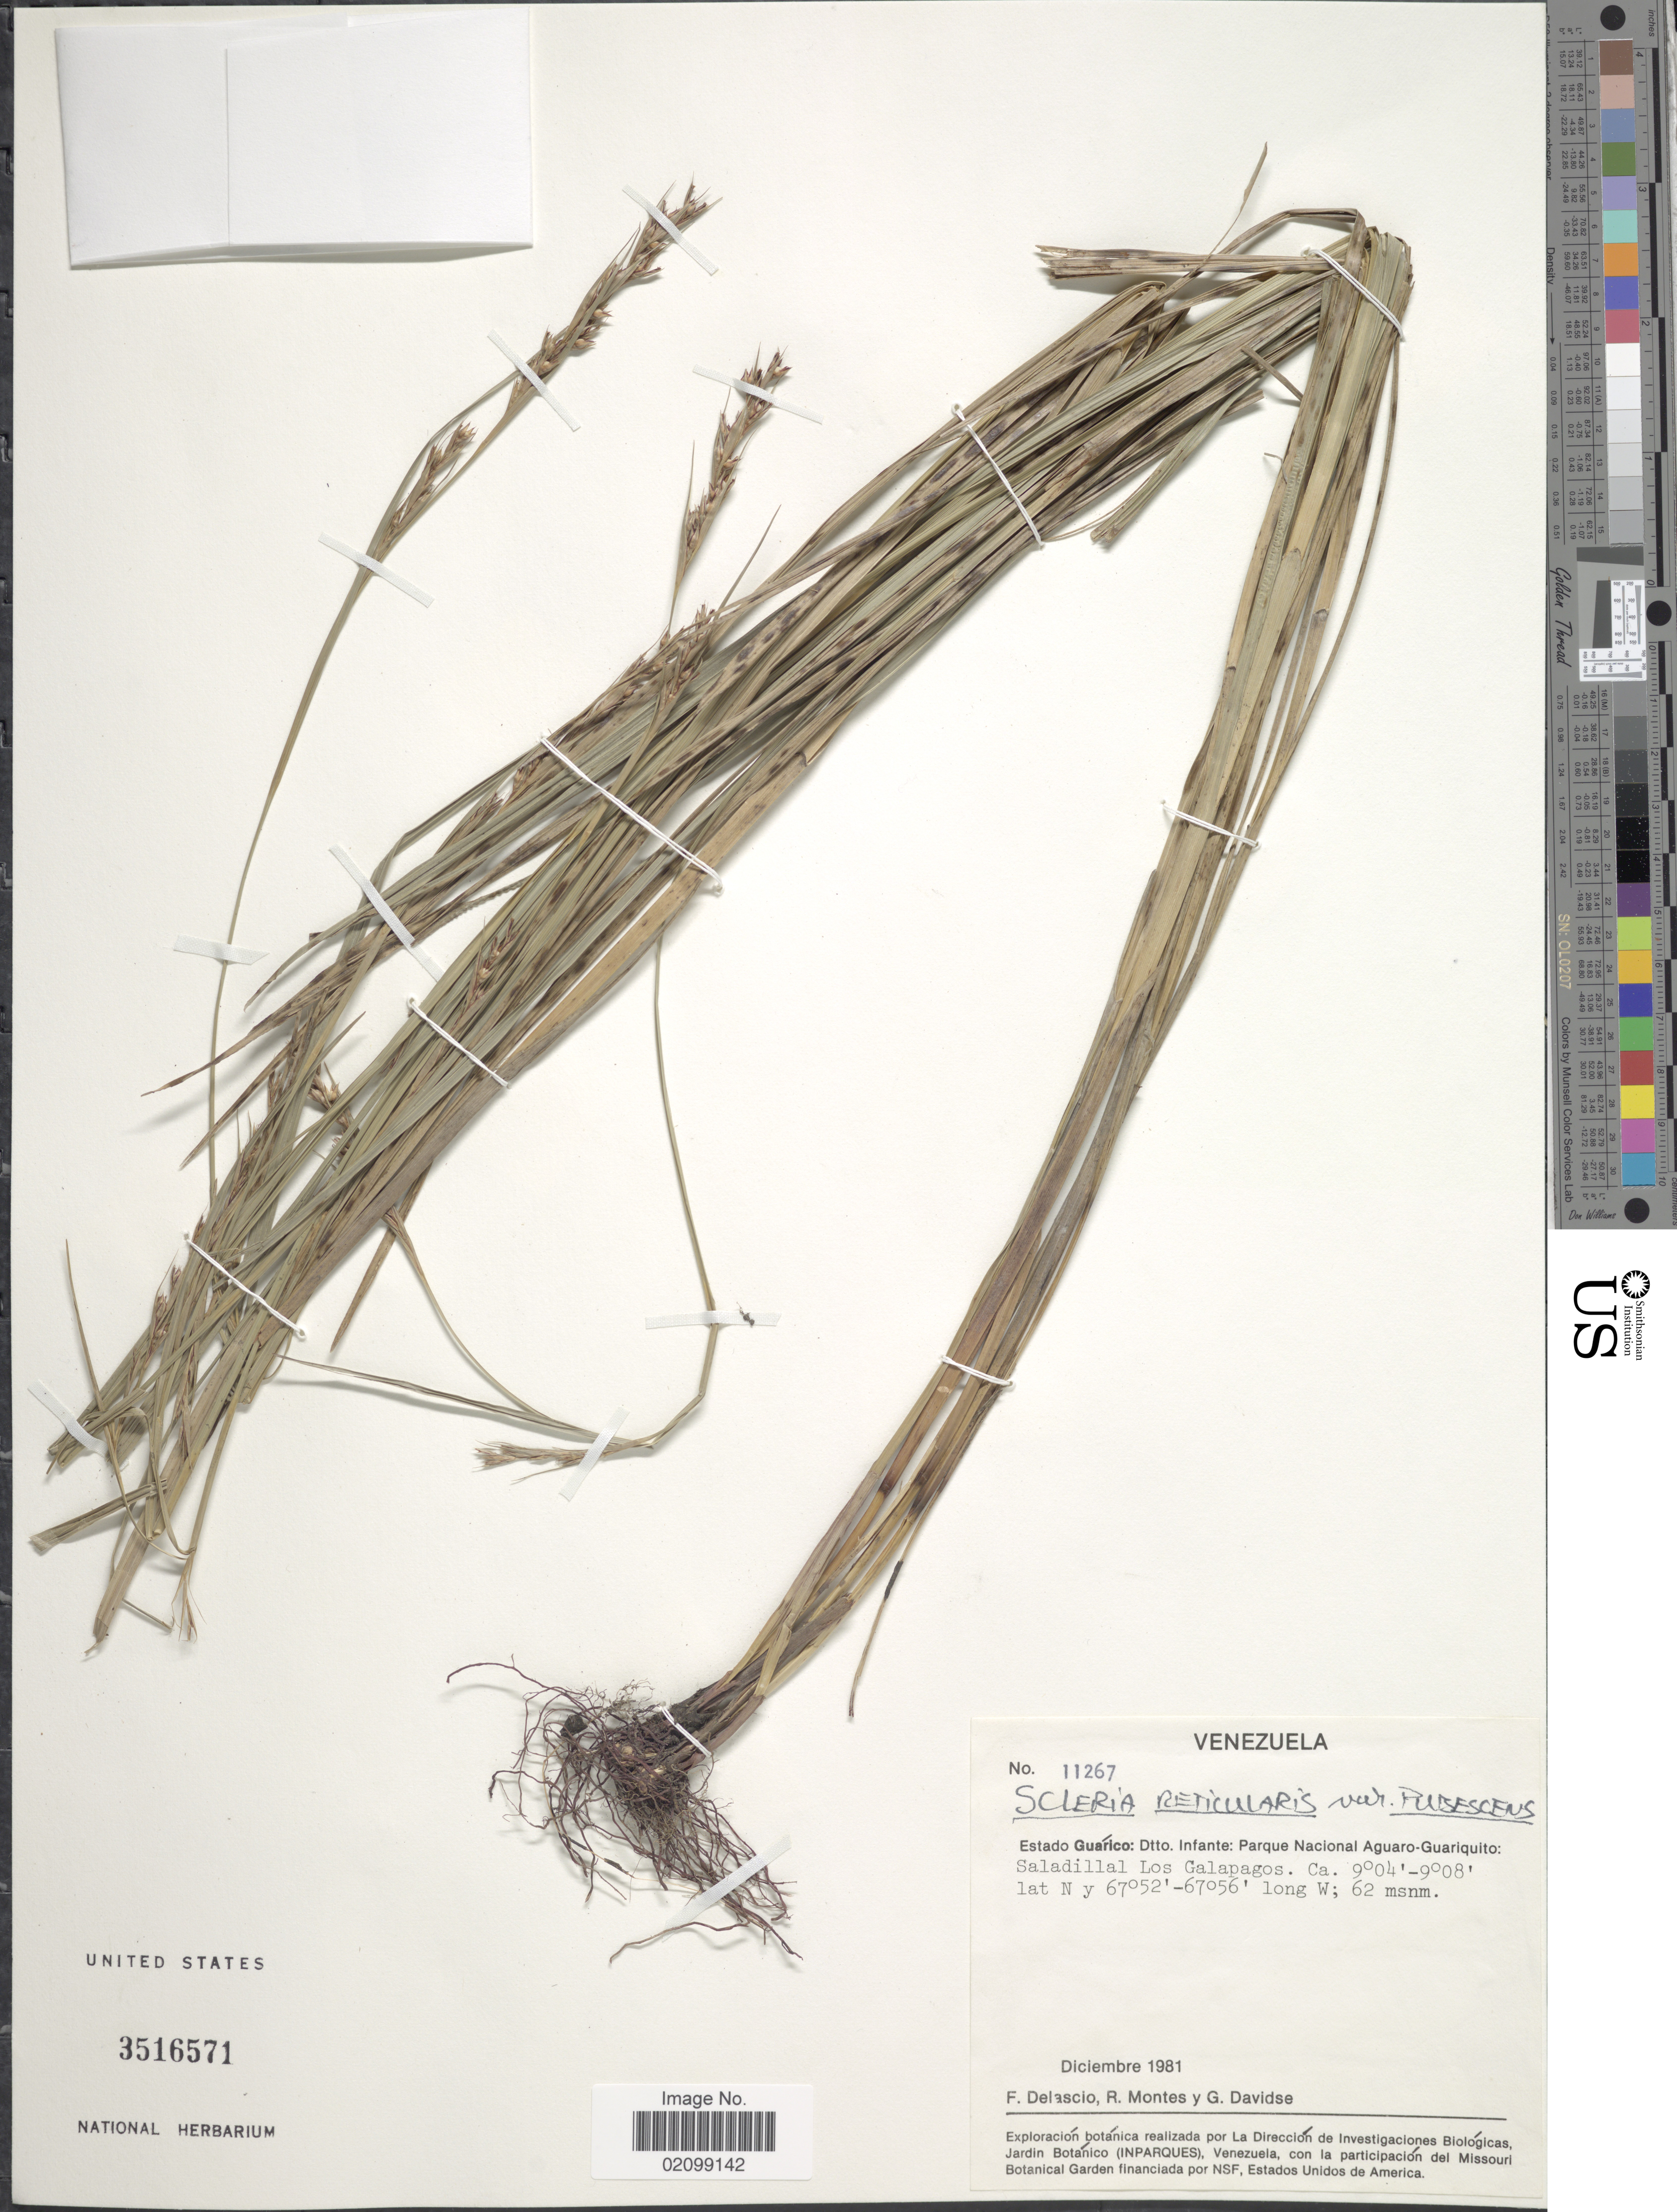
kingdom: Plantae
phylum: Tracheophyta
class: Liliopsida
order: Poales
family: Cyperaceae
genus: Scleria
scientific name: Scleria muehlenbergii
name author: Steud.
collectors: F. Delascio C., R. Montes & G. Davidse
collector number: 11267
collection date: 1981-12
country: Venezuela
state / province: Guárico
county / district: Leonardo Infante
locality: Estado Guarico: Dtto. Infante: Parque Nacional Aguaro-Guariquito: Saladillal Los Galapagos.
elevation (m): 62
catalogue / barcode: US 3516571